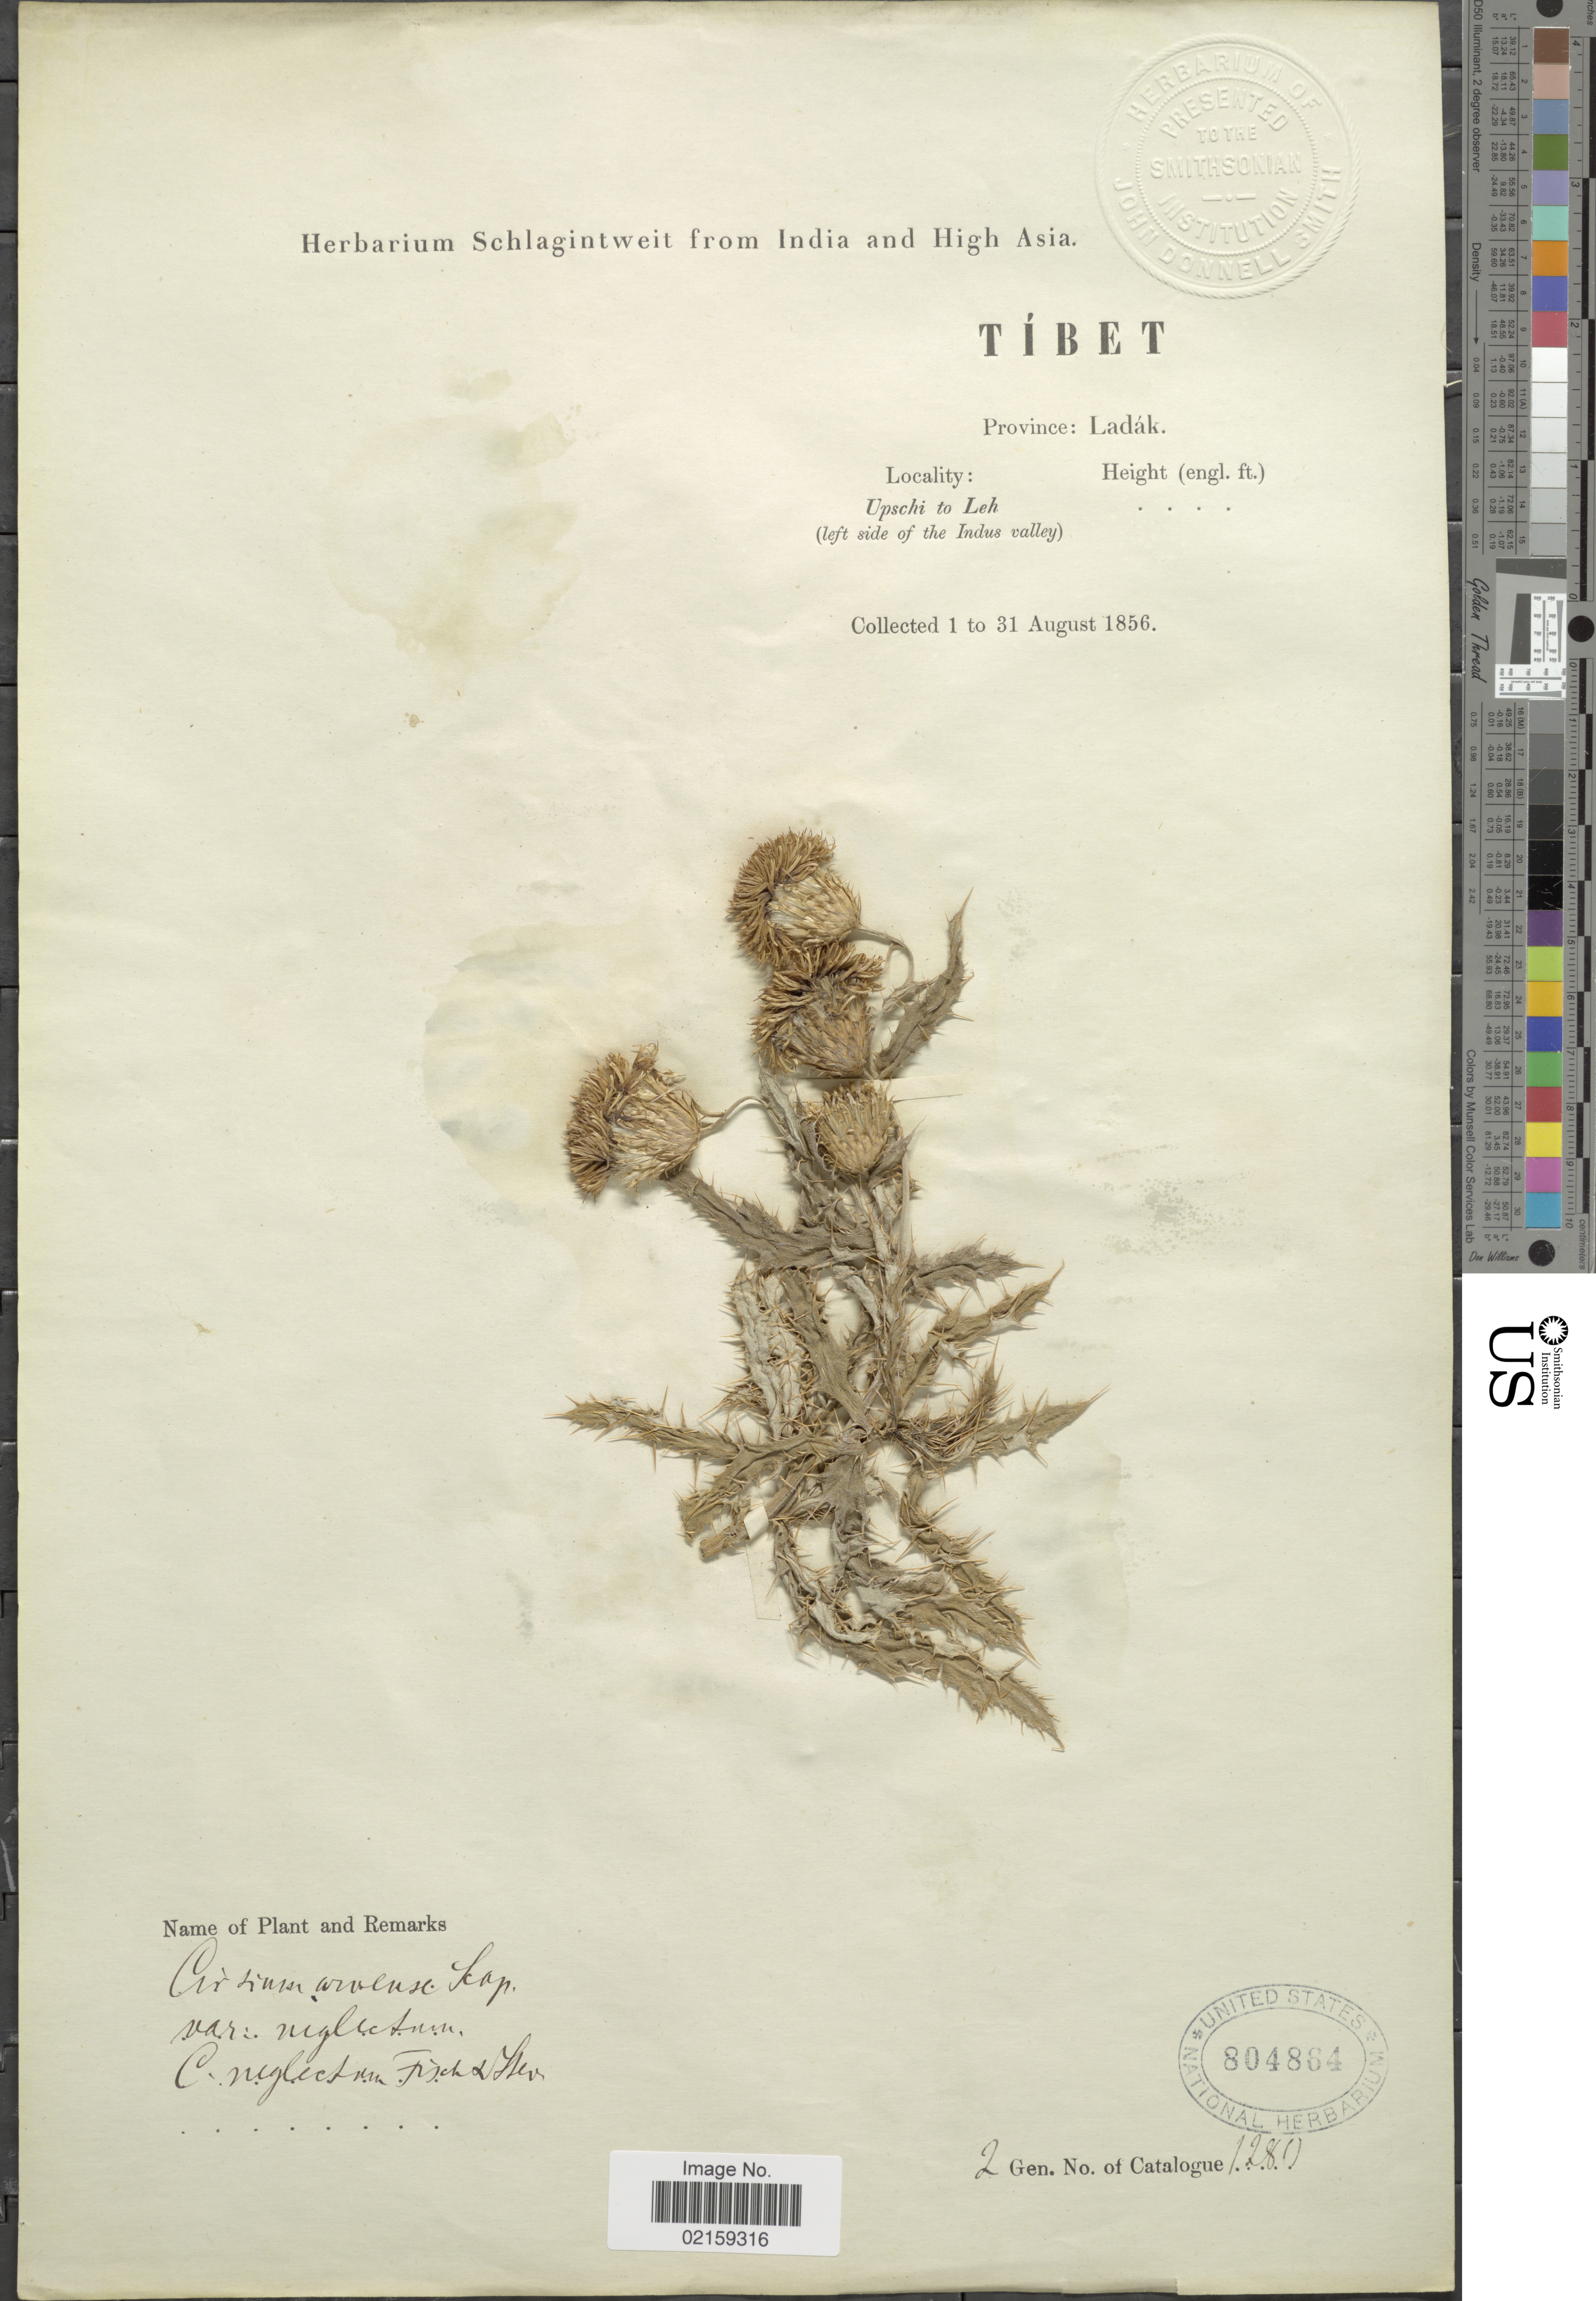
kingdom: Plantae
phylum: Tracheophyta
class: Magnoliopsida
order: Asterales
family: Asteraceae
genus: Cirsium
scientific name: Cirsium arvense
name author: (L.) Scop.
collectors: ex herb. Schlagintweit from India and High Asia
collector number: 1280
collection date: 1856-08-01/1856-08-31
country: India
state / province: Ladakh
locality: Tibet. Province: Ladak. Upschi to Leh. (left side of the Indus valley)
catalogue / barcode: US 804864